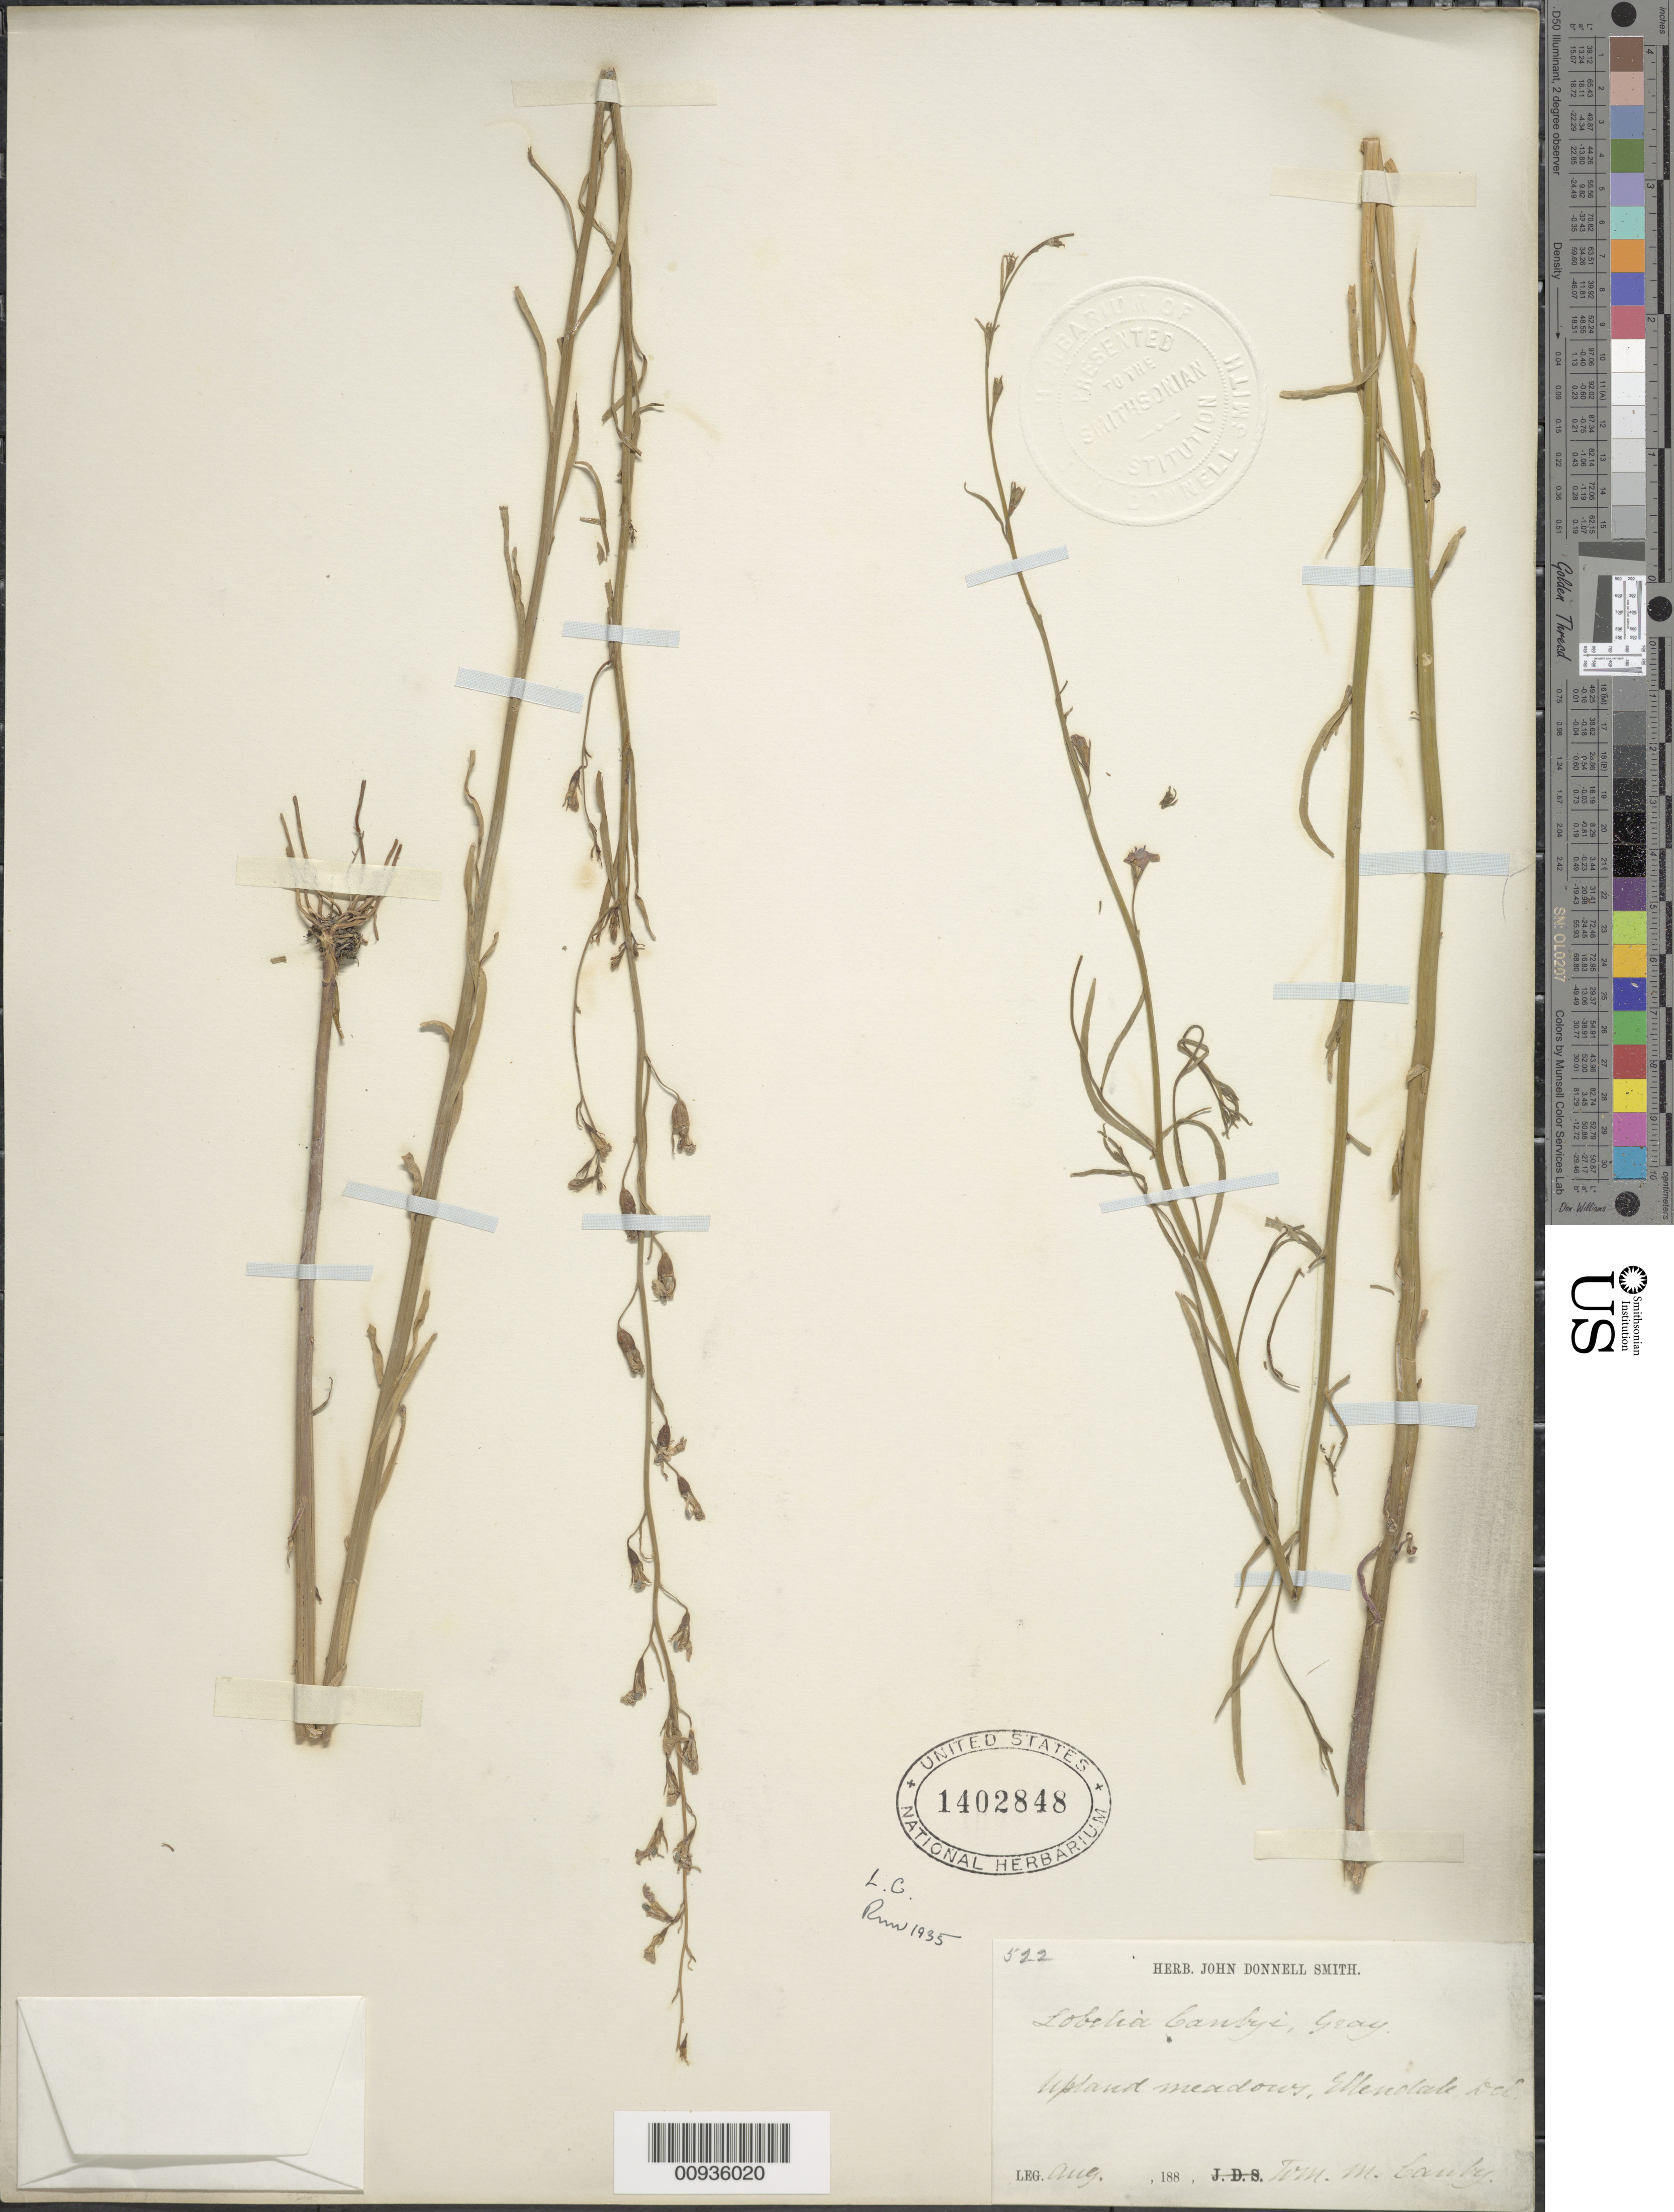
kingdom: Plantae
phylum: Tracheophyta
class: Magnoliopsida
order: Asterales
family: Campanulaceae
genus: Lobelia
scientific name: Lobelia canbyi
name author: A. Gray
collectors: W. M. Canby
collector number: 522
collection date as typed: Aug. 188-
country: United States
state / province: Delaware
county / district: Sussex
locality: Ellendale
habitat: upland meadows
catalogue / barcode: US 1402848